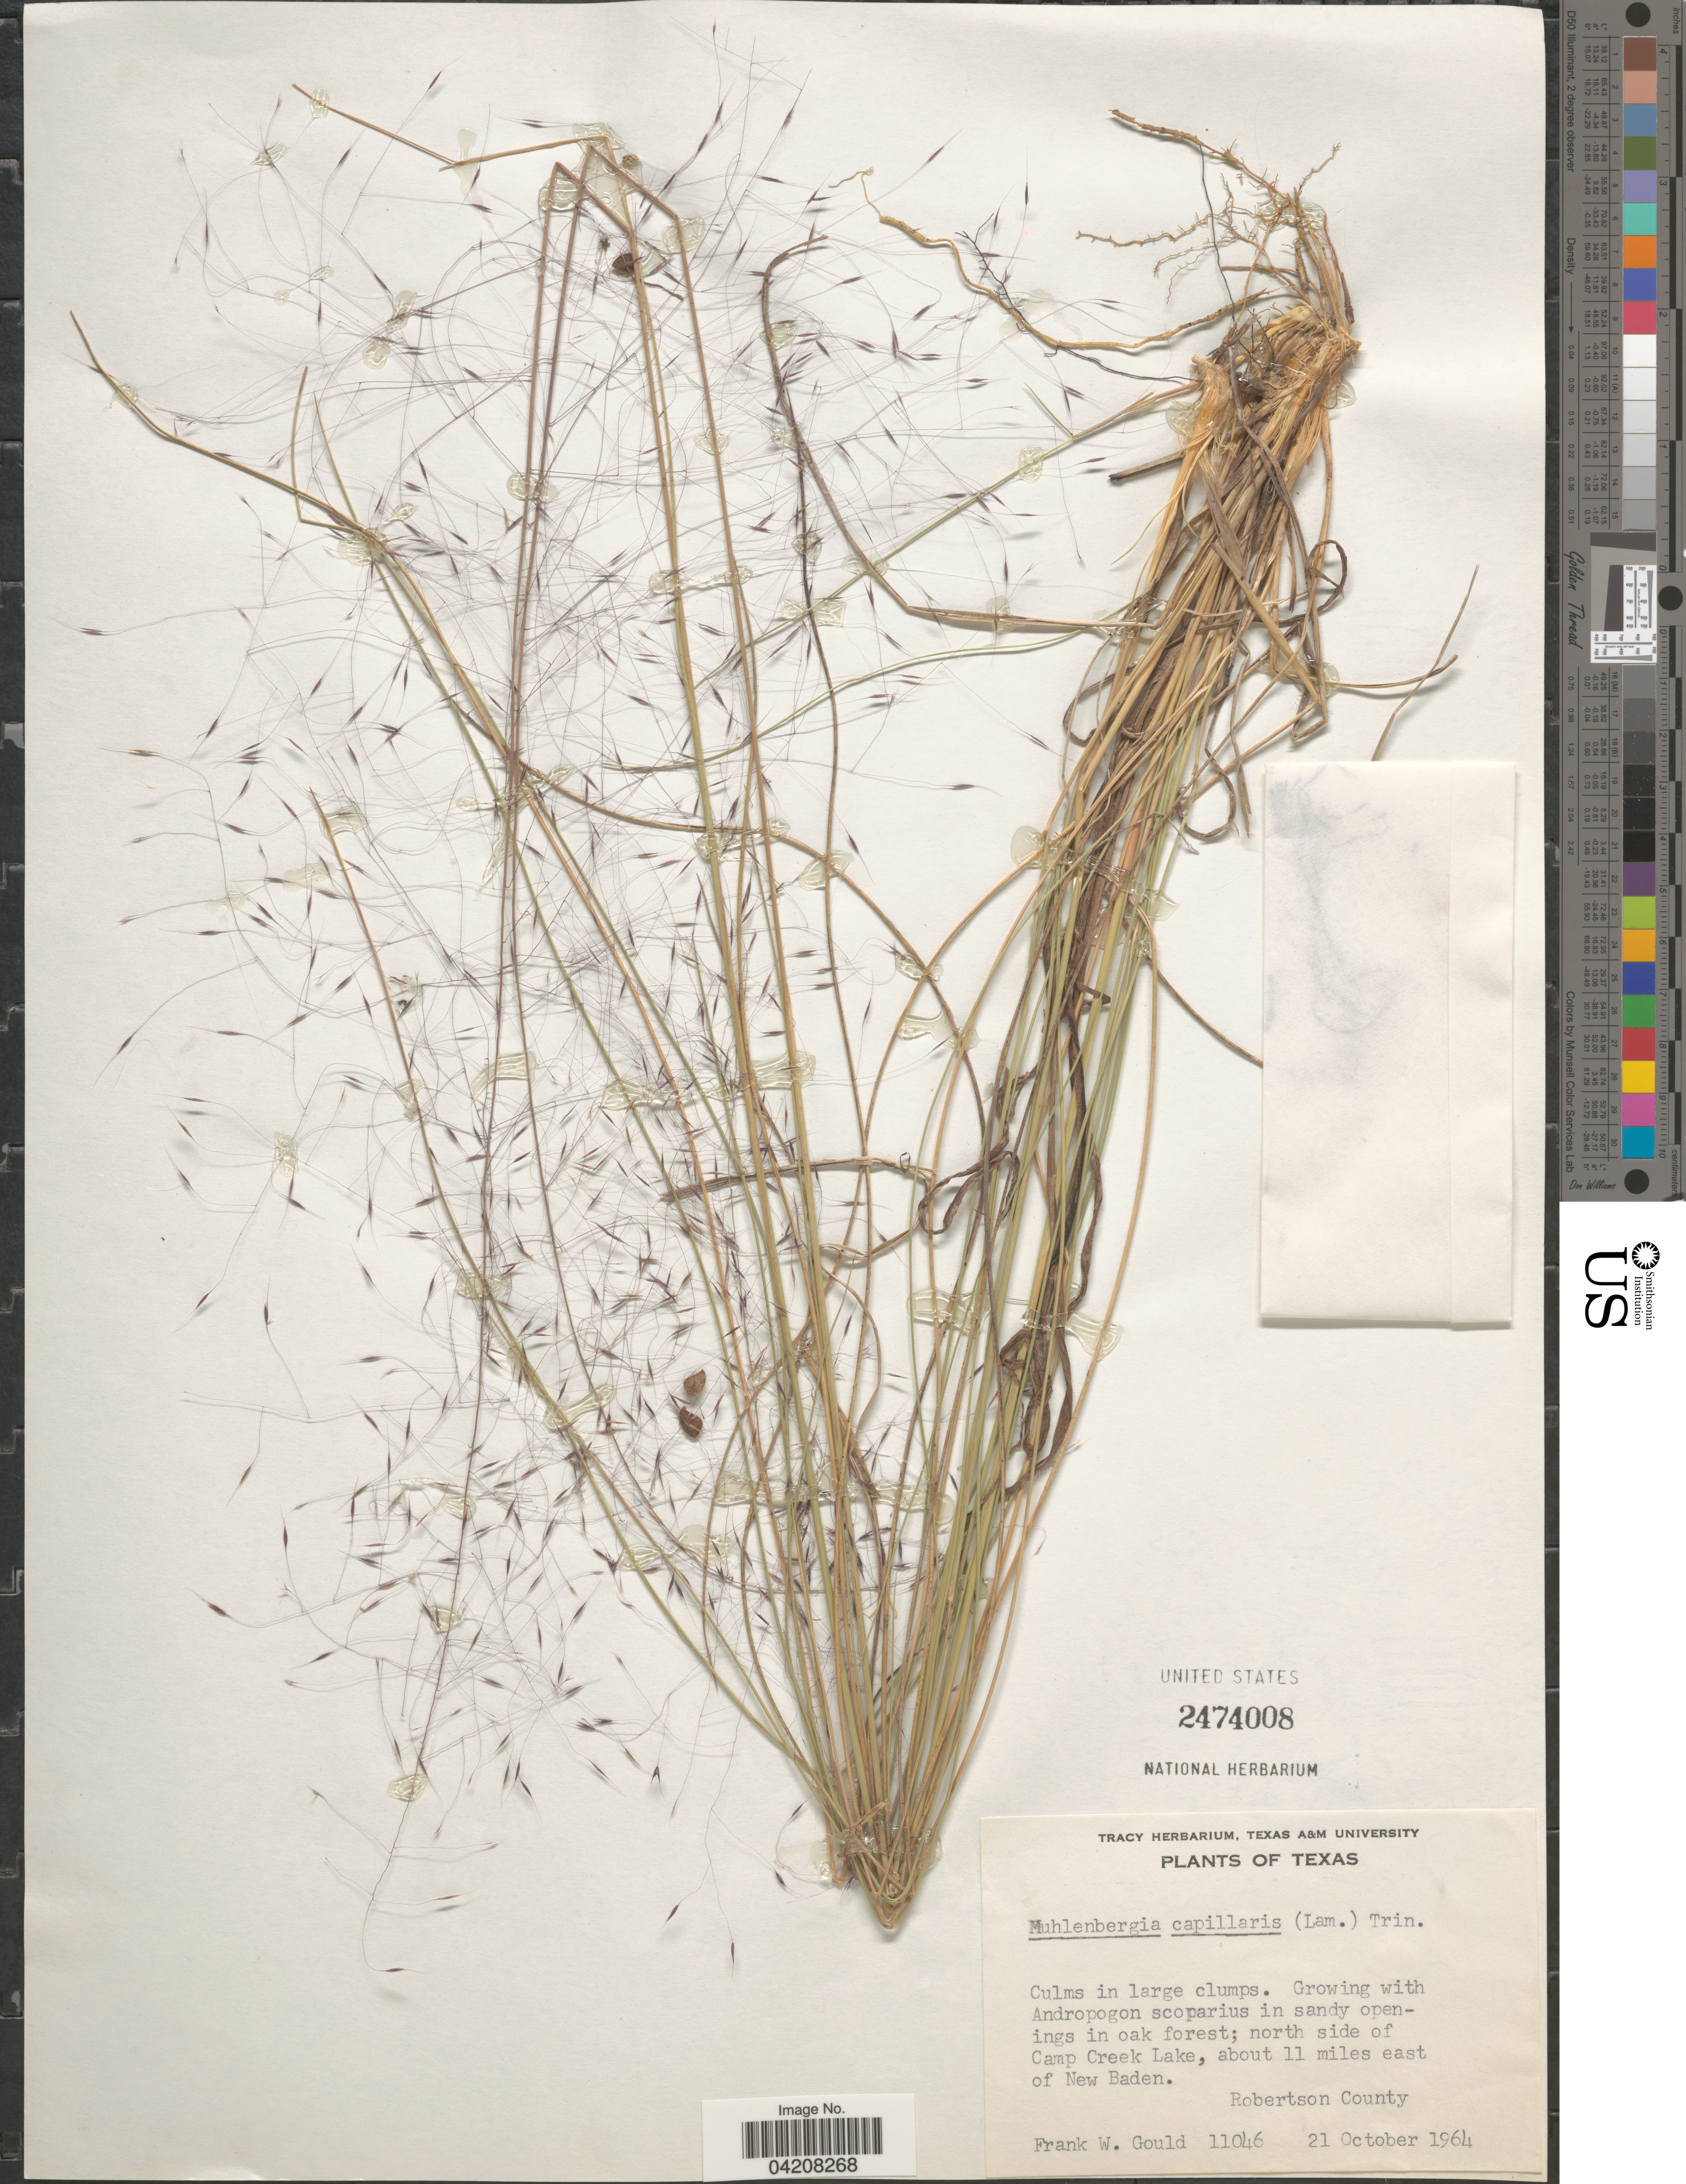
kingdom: Plantae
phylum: Tracheophyta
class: Liliopsida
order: Poales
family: Poaceae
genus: Muhlenbergia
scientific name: Muhlenbergia capillaris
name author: (Lam.) Trin.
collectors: F. W. Gould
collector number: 11046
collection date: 1964-10-21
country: United States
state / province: Texas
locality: In sandy openings in oak forest; north side of Camp Creek Lake, about 11 miles east of New Baden. Robertson County.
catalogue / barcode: US 2474008